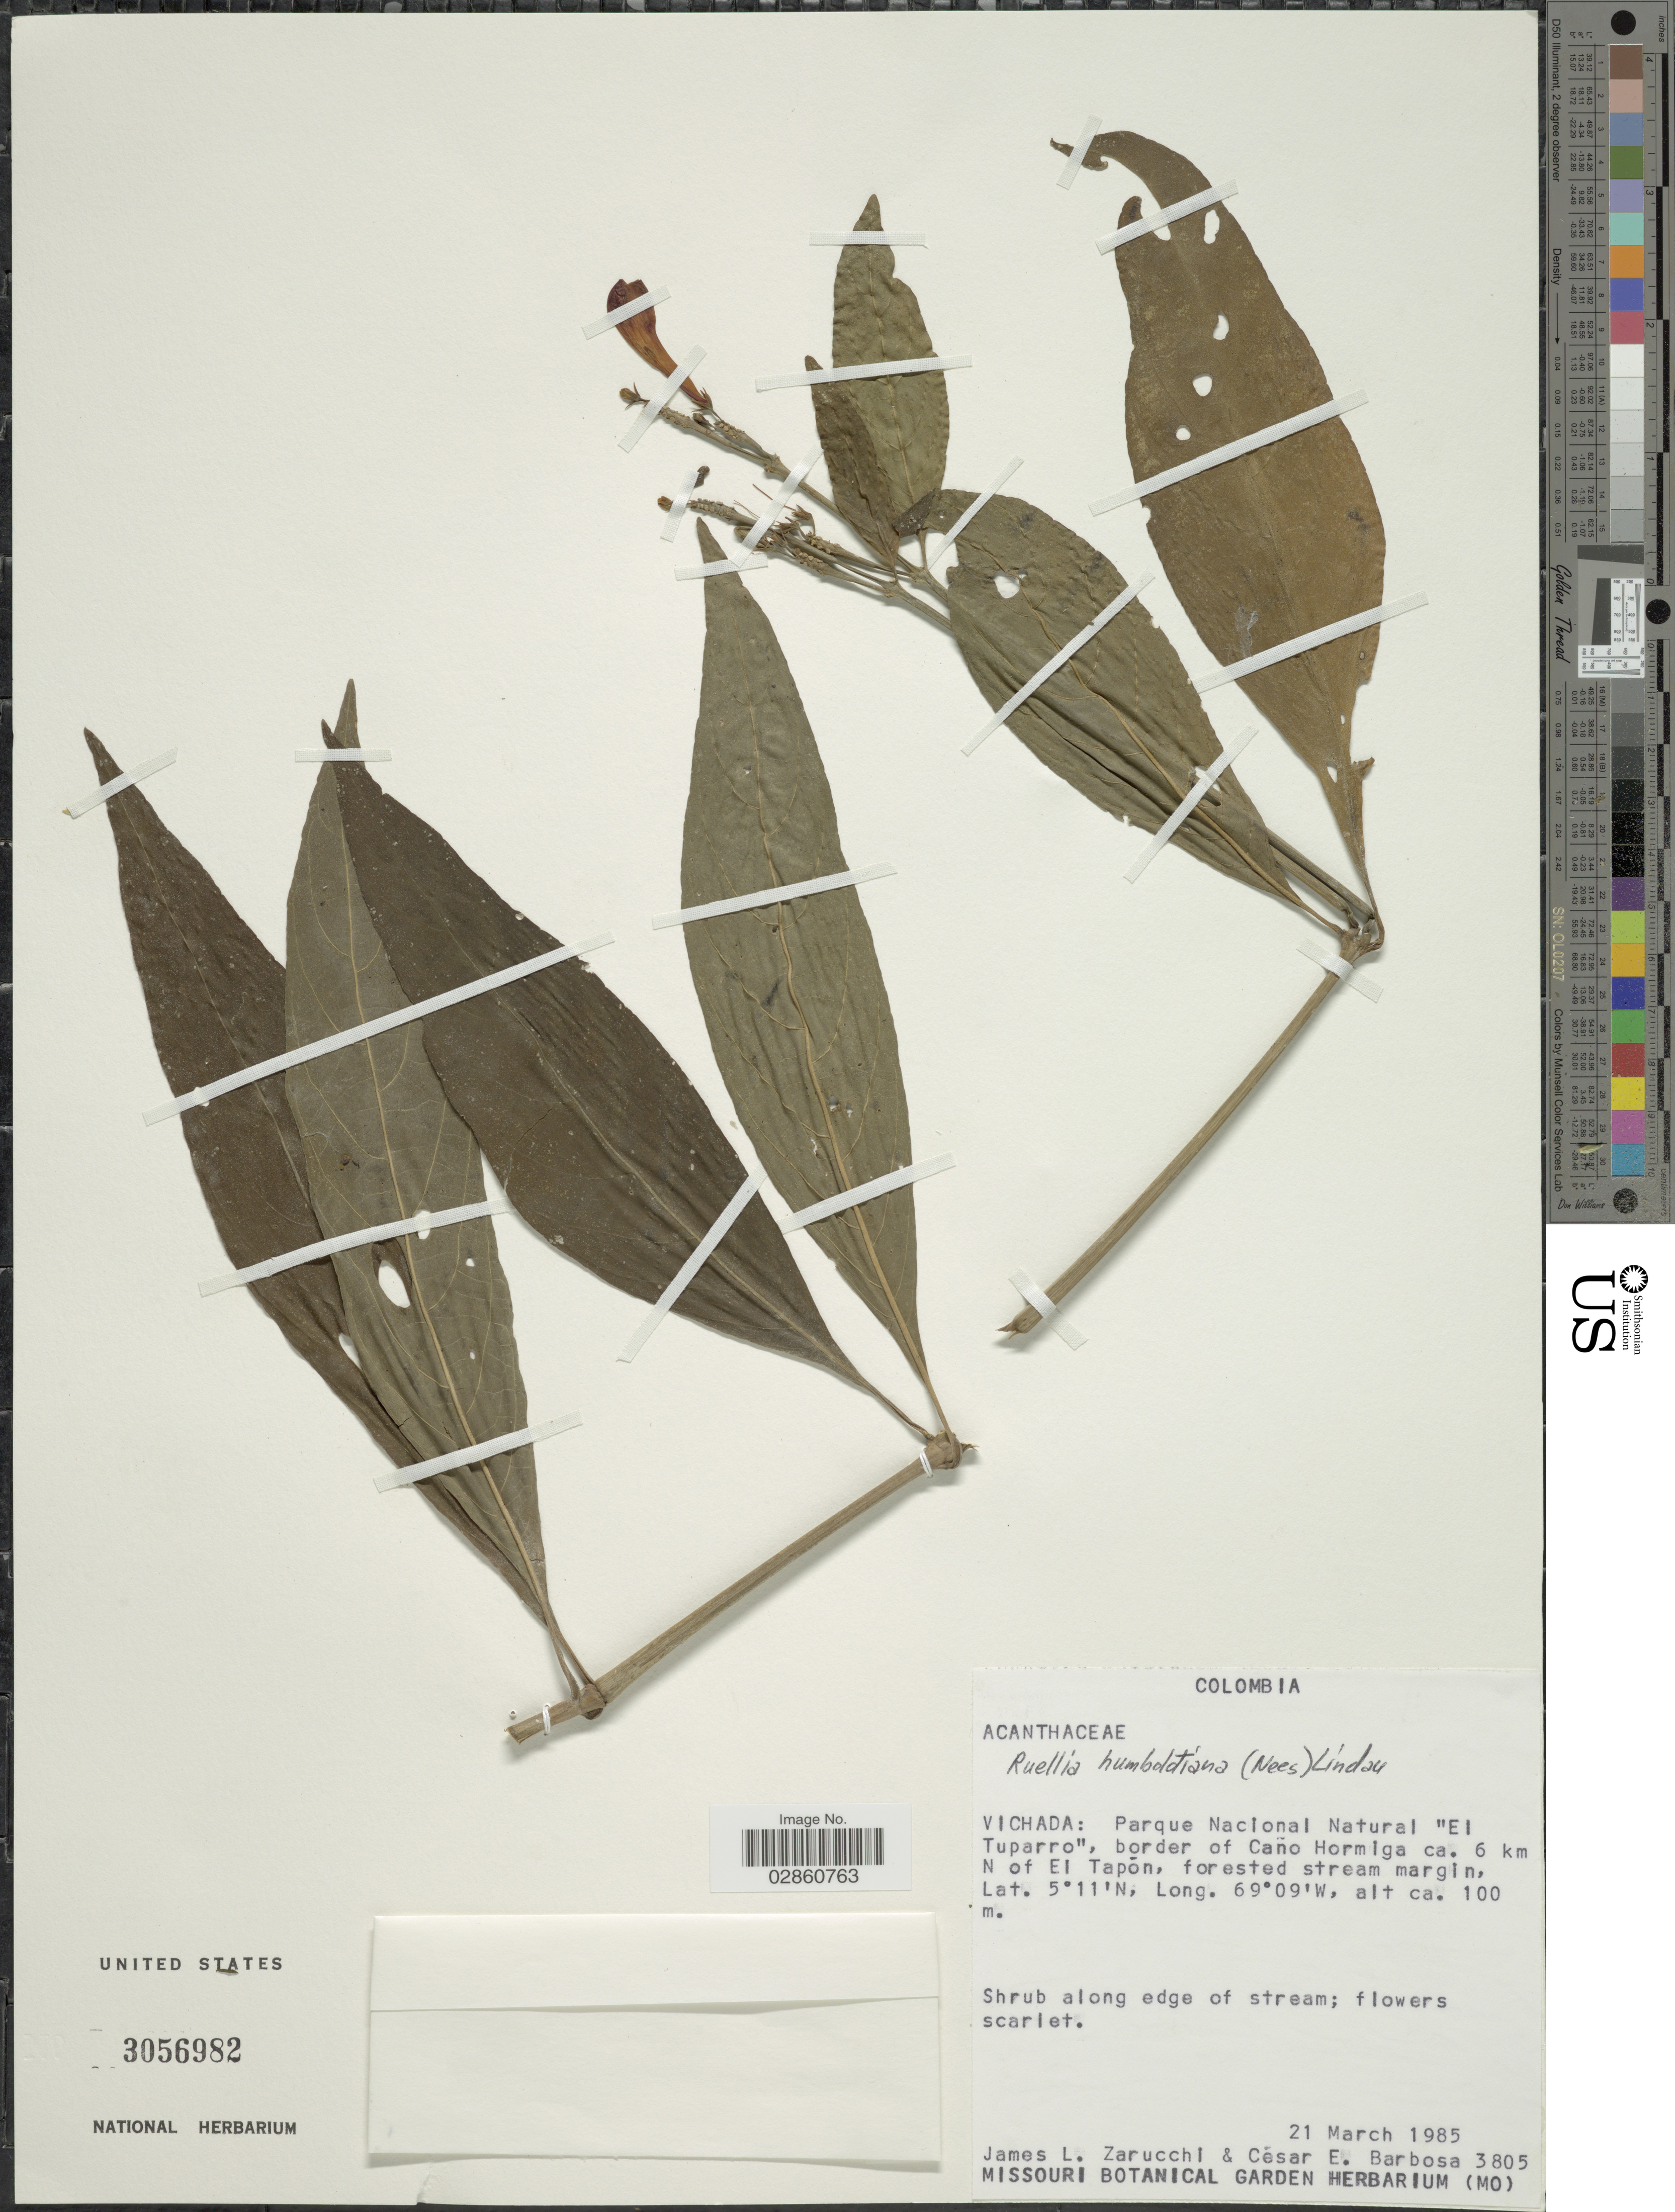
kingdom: Plantae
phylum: Tracheophyta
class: Magnoliopsida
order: Lamiales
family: Acanthaceae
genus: Ruellia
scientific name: Ruellia humboldtiana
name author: (Nees) Lindau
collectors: J. L. Zarucchi & C. E. Barbosa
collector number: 3805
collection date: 1985-03-21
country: Colombia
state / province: Vichada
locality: Parque Nacional Natural "El Tuparro", border of Caño Hormiga ca. 6 km N of El Tapõn, forested stream margin.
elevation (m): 100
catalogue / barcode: US 3056982